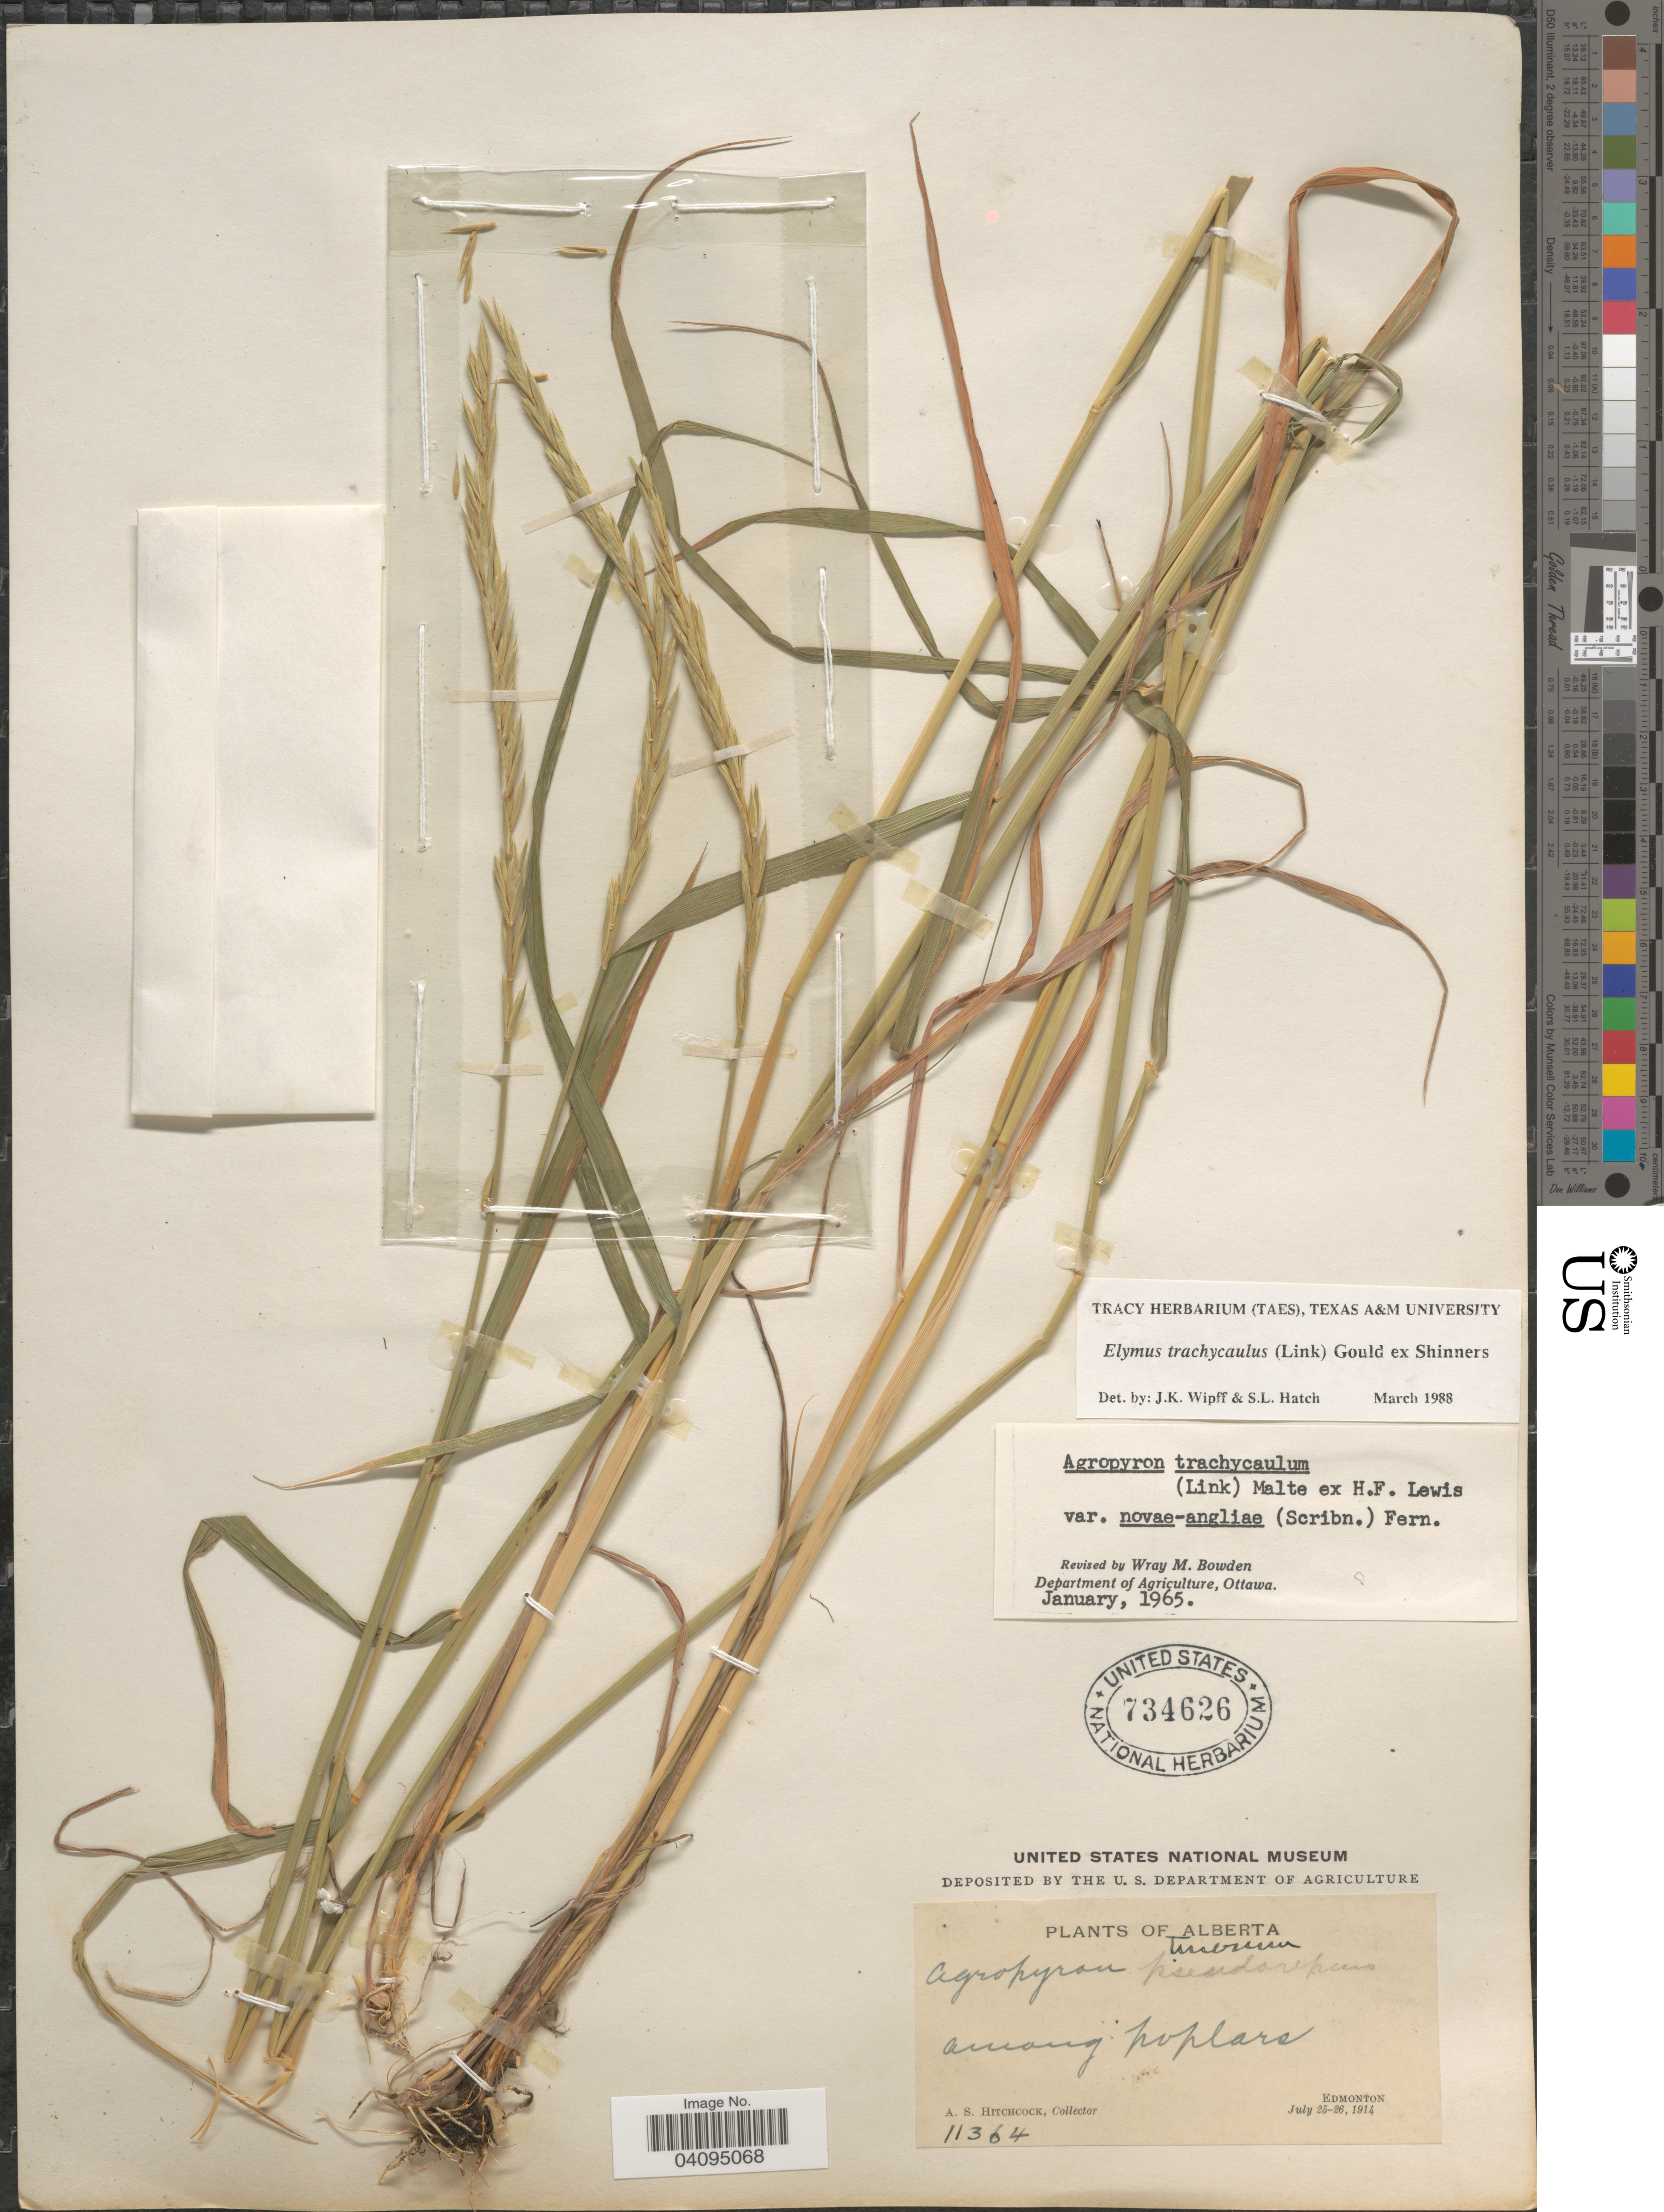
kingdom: Plantae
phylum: Tracheophyta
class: Liliopsida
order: Poales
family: Poaceae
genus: Elymus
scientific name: Elymus trachycaulus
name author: (Link) Gould ex Shinners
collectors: A. S. Hitchcock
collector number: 11364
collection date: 1914-07-25/1914-07-26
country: Canada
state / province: Alberta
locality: Edmonton.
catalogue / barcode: US 734626